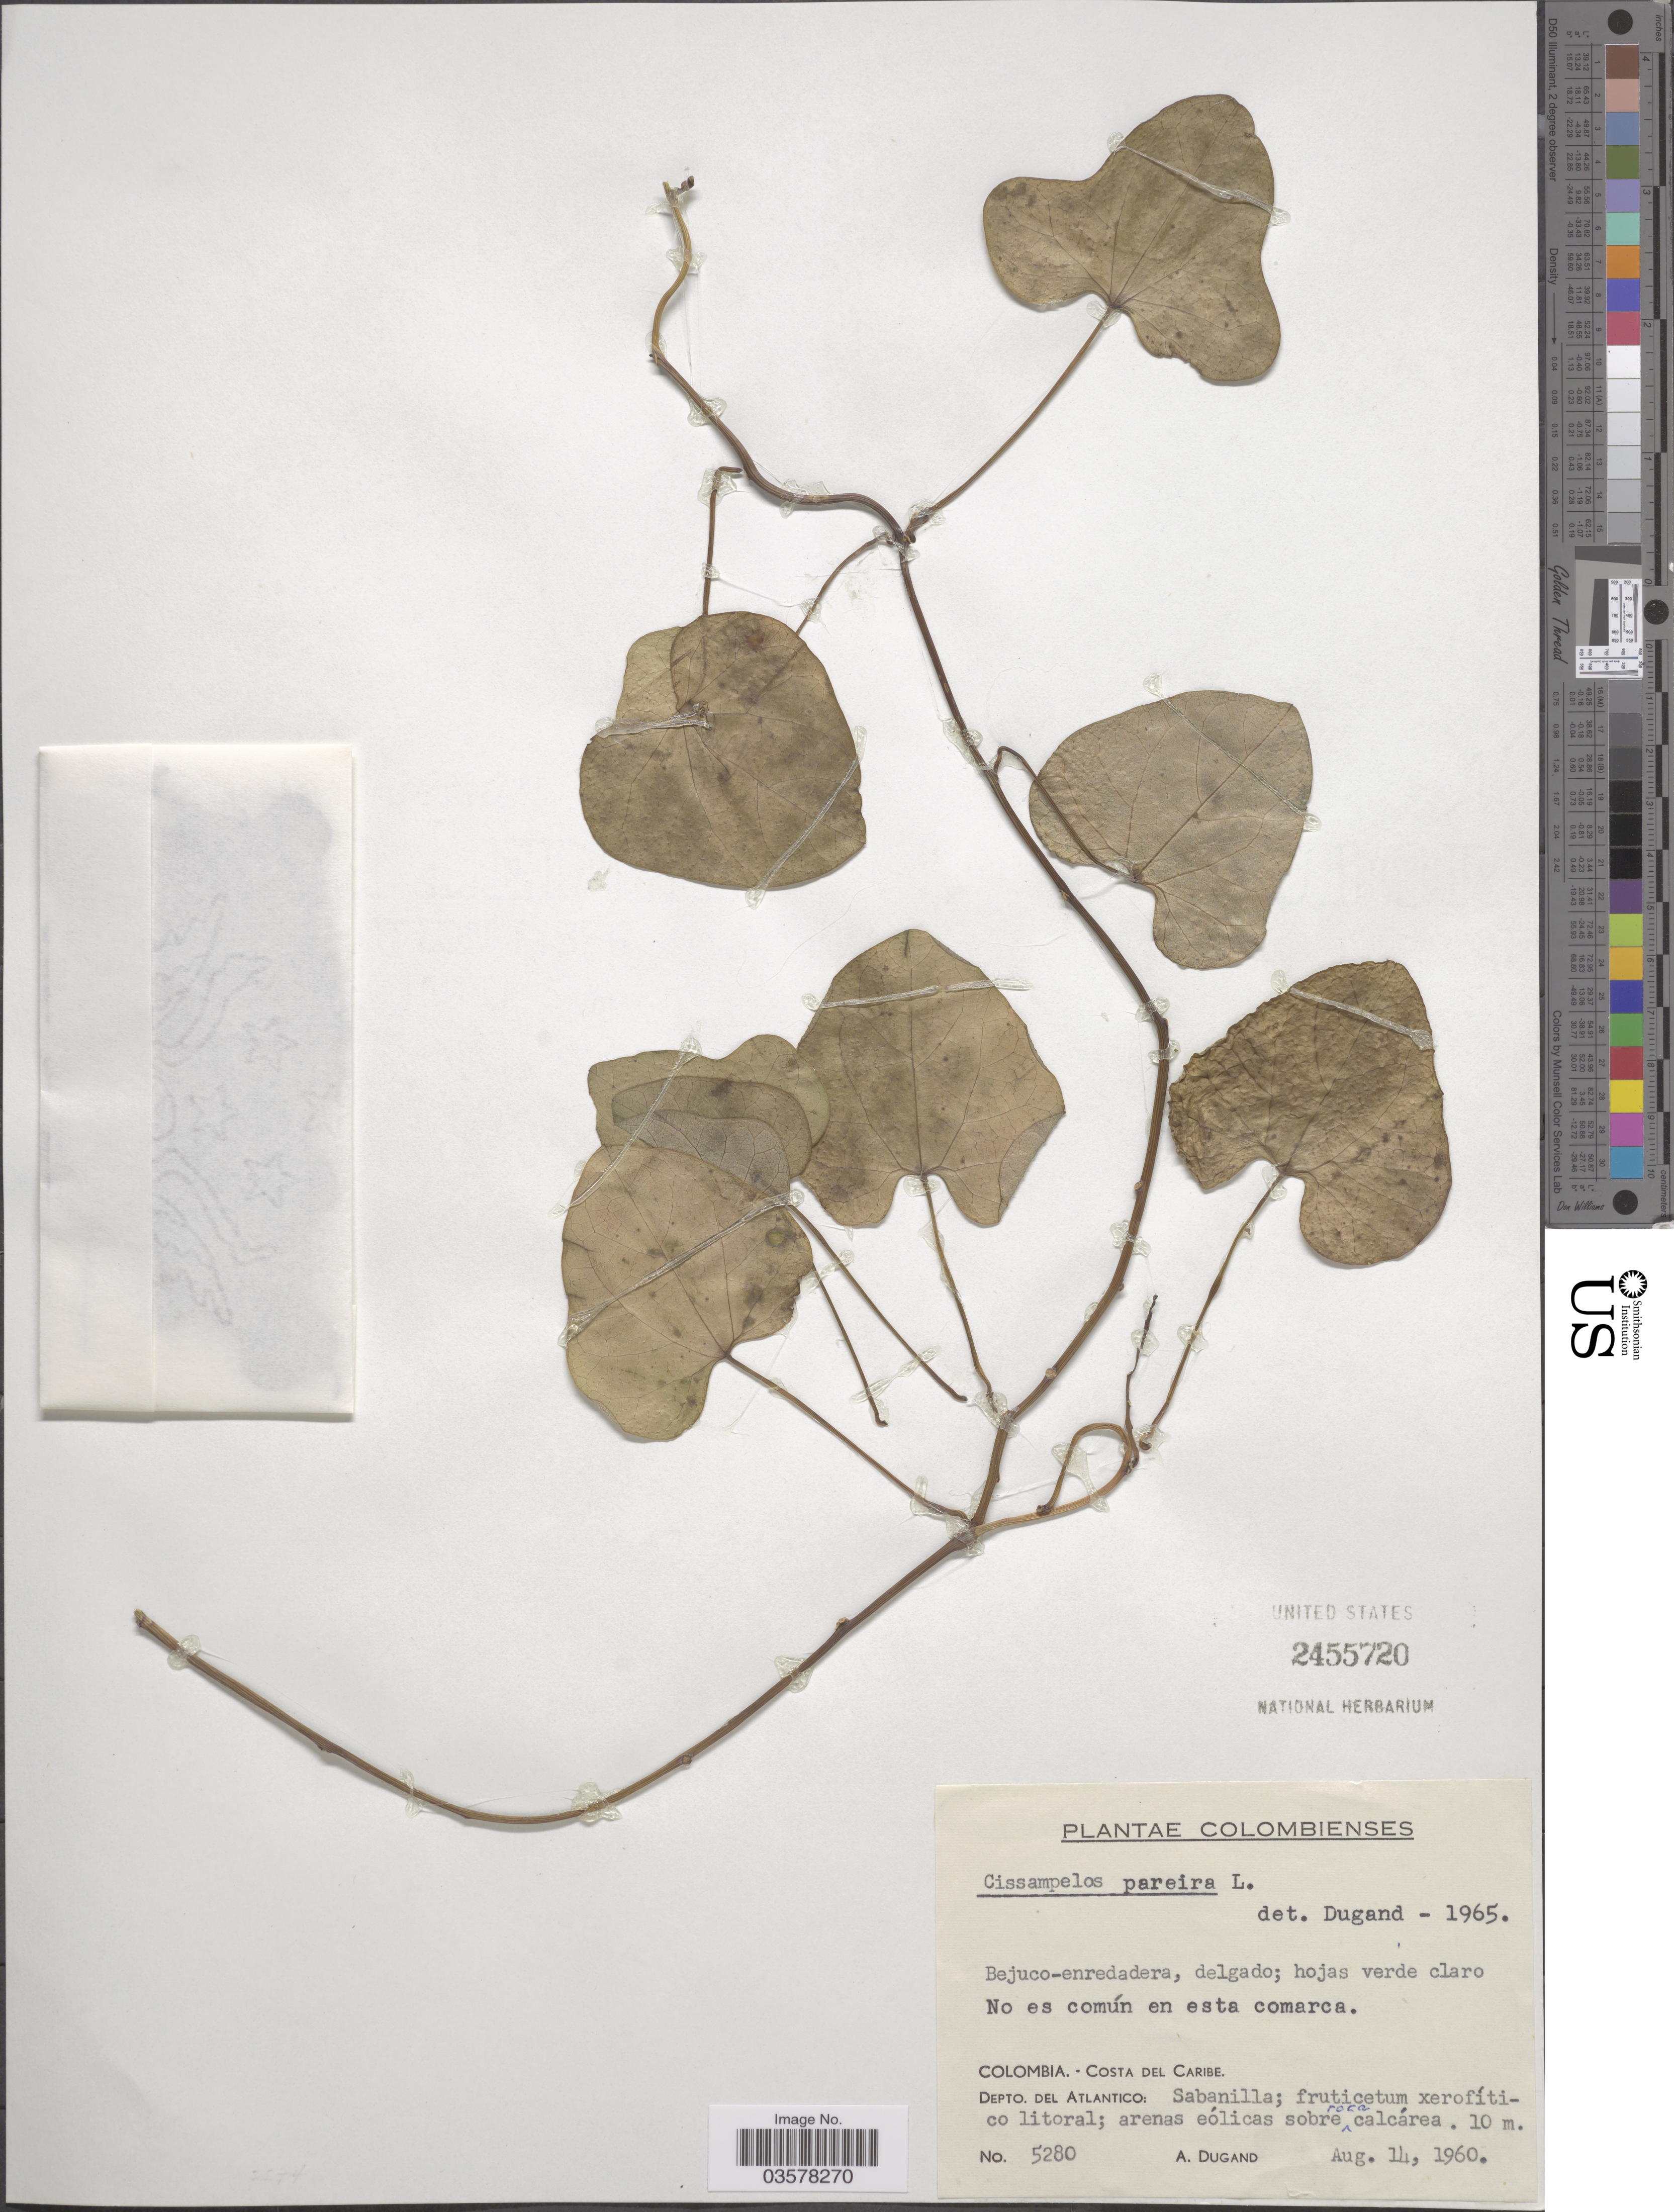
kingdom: Plantae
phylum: Tracheophyta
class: Magnoliopsida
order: Ranunculales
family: Menispermaceae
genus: Cissampelos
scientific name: Cissampelos pareira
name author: L.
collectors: A. Dugand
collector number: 5280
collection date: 1960-08-14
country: Colombia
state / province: Atlántico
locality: Costa del Caribe. Depto. del Atlantico: Sabanilla.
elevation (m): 10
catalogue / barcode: US 2455720